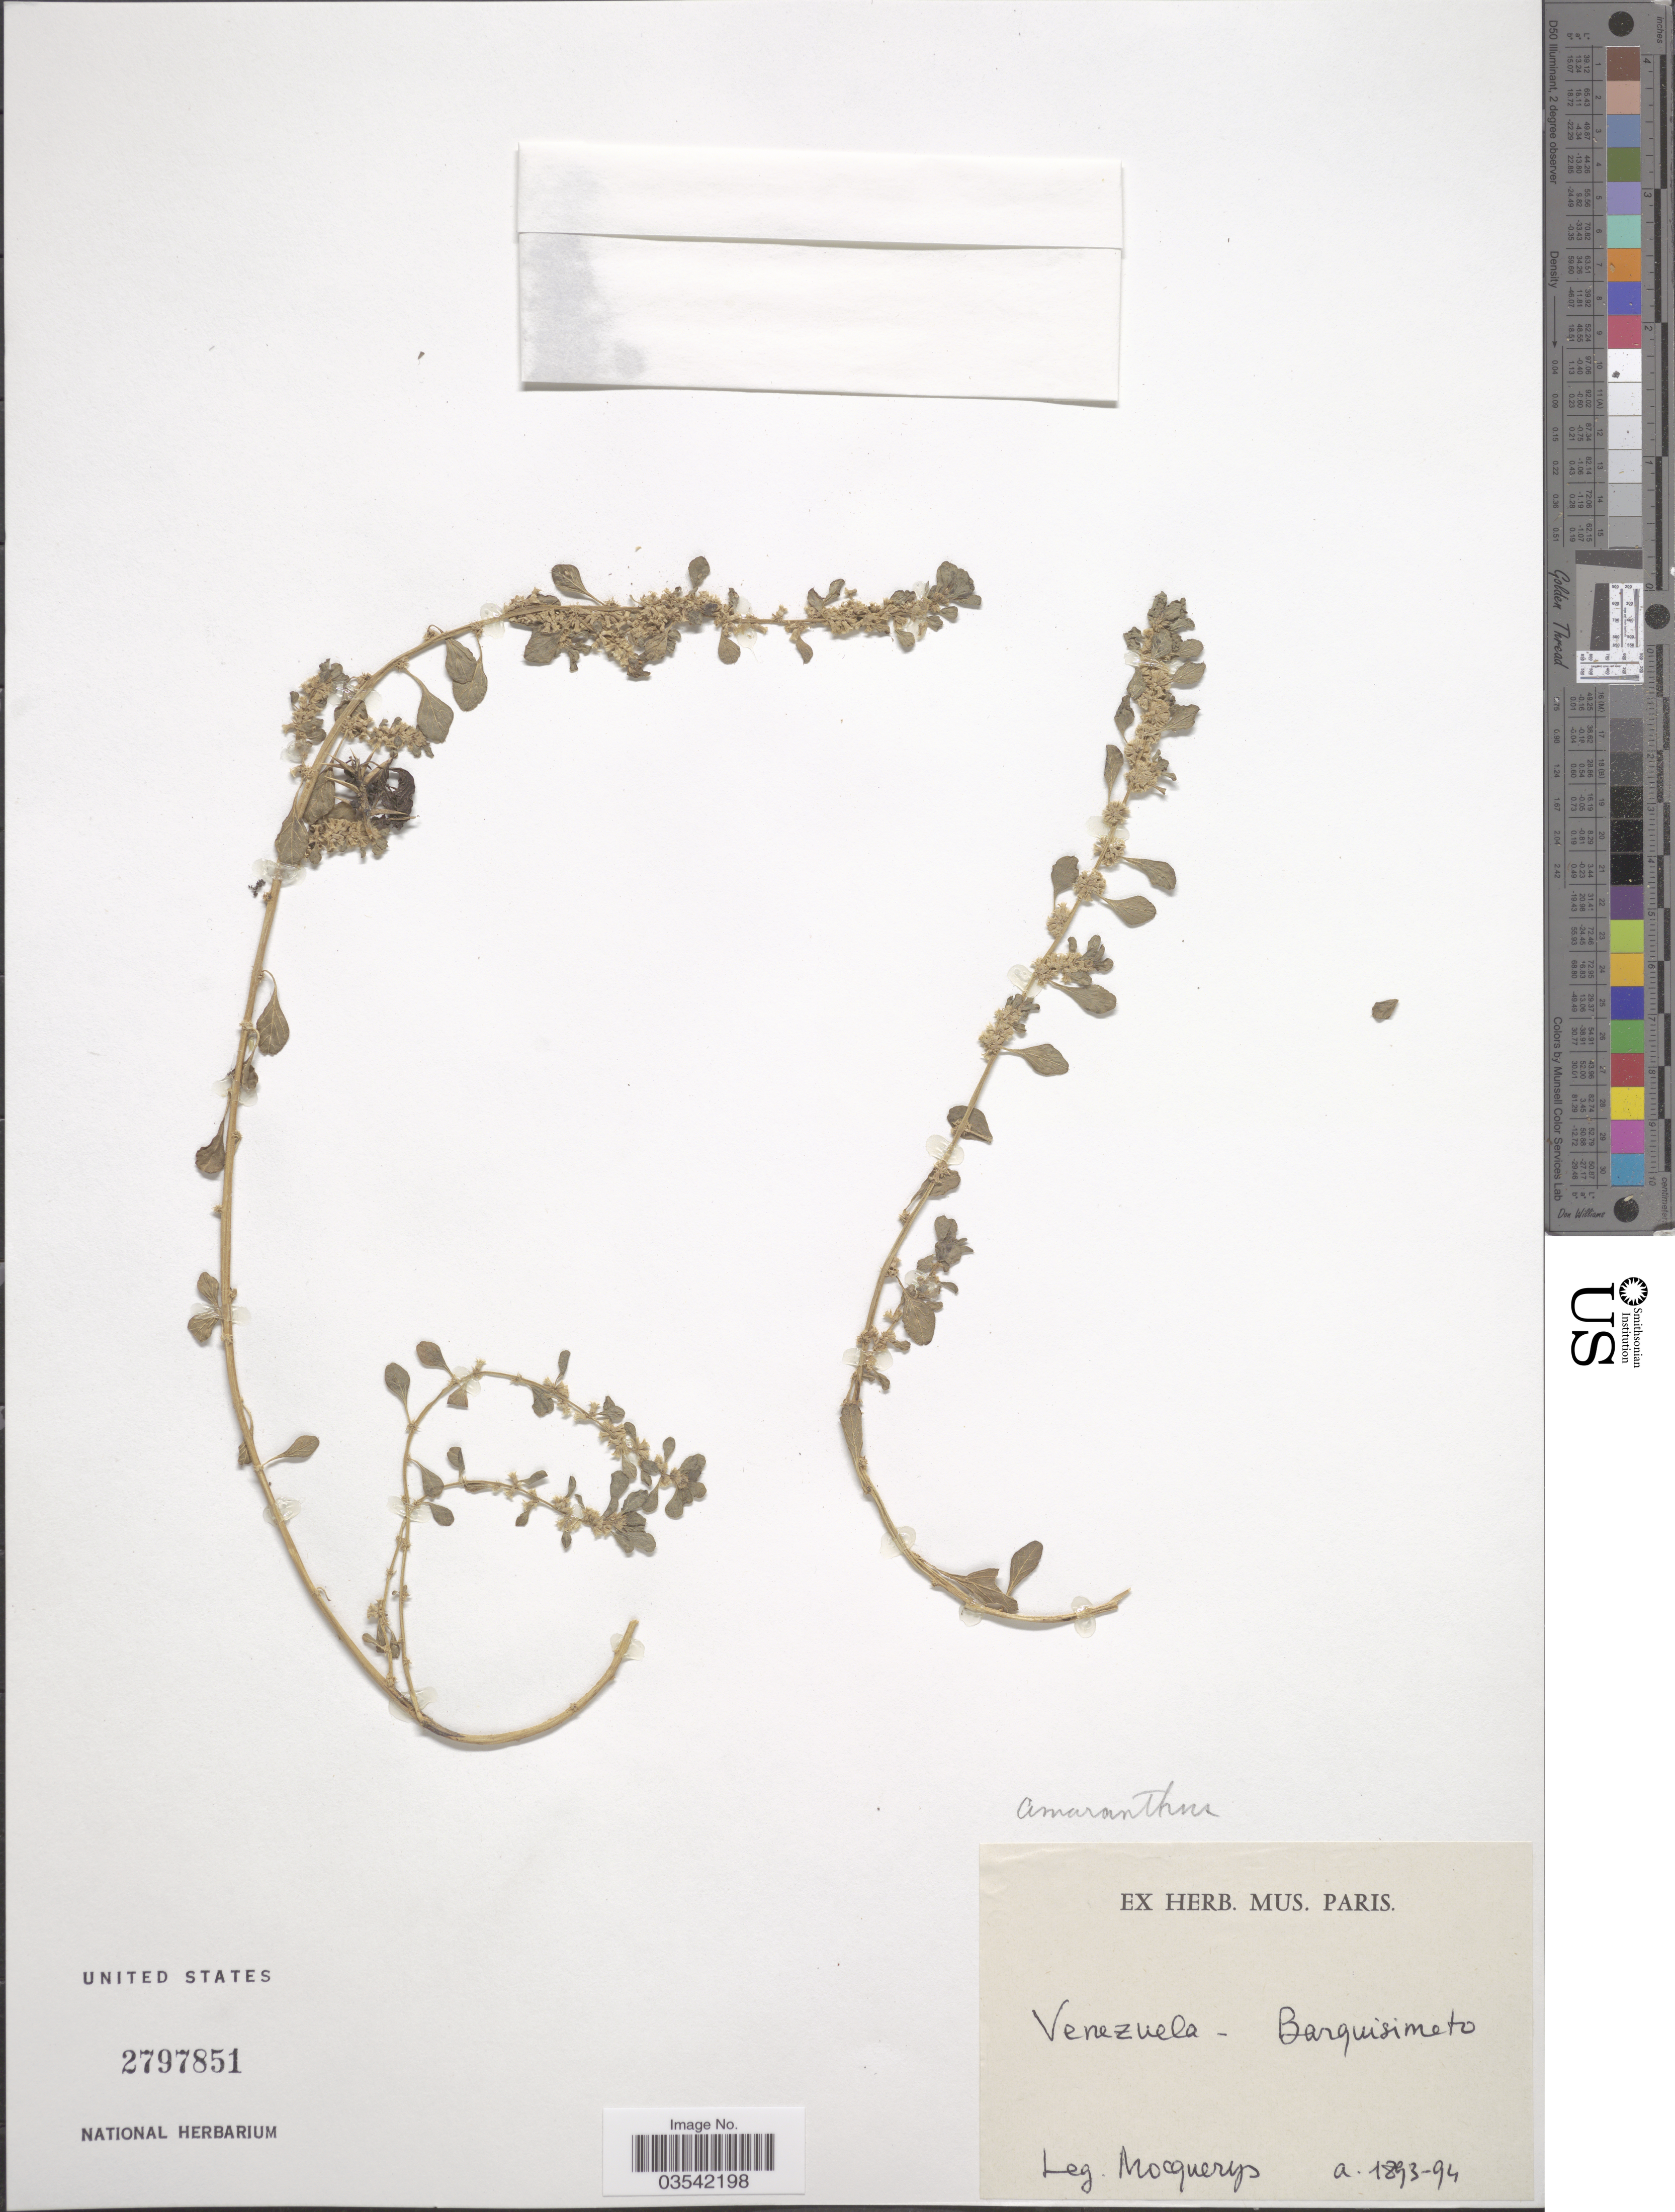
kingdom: Plantae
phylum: Tracheophyta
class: Magnoliopsida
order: Caryophyllales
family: Amaranthaceae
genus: Amaranthus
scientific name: Amaranthus sp.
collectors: A. Mocquerys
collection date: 1893/1894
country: Venezuela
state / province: Lara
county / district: Iribarren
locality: Barquisimeto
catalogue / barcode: US 2797851